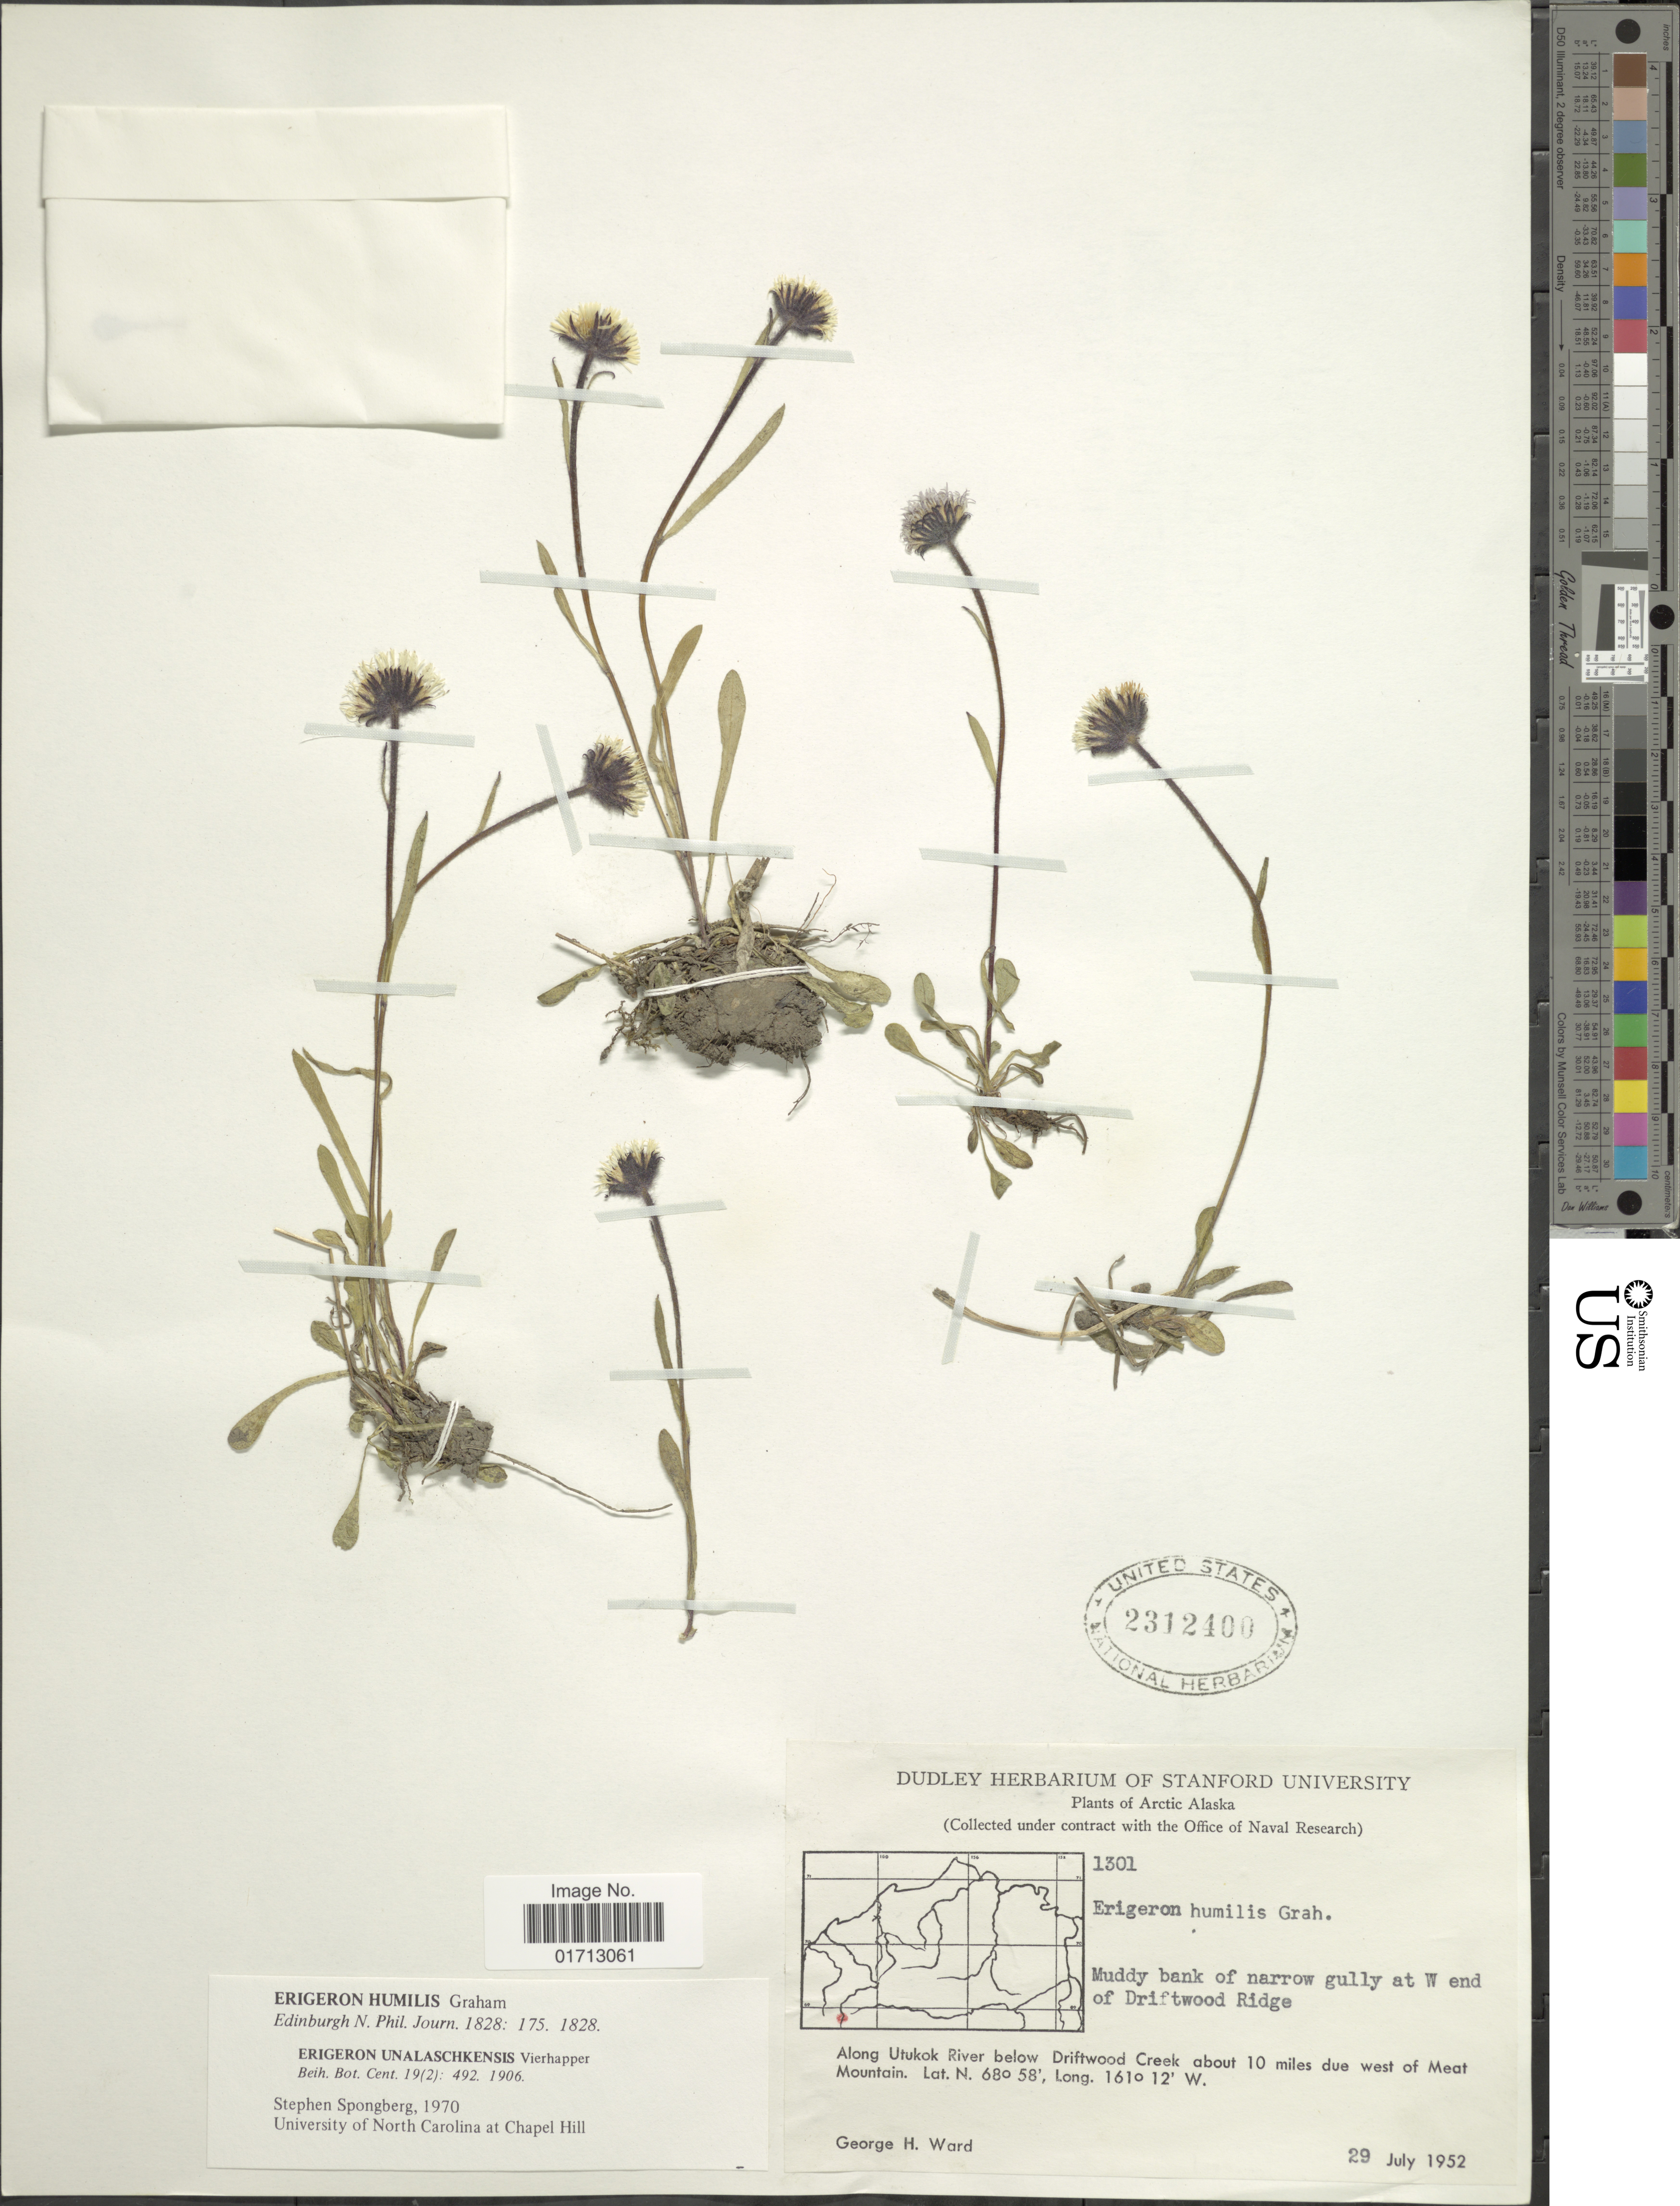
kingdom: Plantae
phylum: Tracheophyta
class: Magnoliopsida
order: Asterales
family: Asteraceae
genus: Erigeron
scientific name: Erigeron humilis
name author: Graham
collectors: G. H. Ward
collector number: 1301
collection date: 1952-07-29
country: United States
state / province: Alaska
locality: Arctic Alaska, W end of Driftwood ridge, along Utukok River below Driftwood Creek, about 10 miles due west of Meat Mountain.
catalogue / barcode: US 2312400